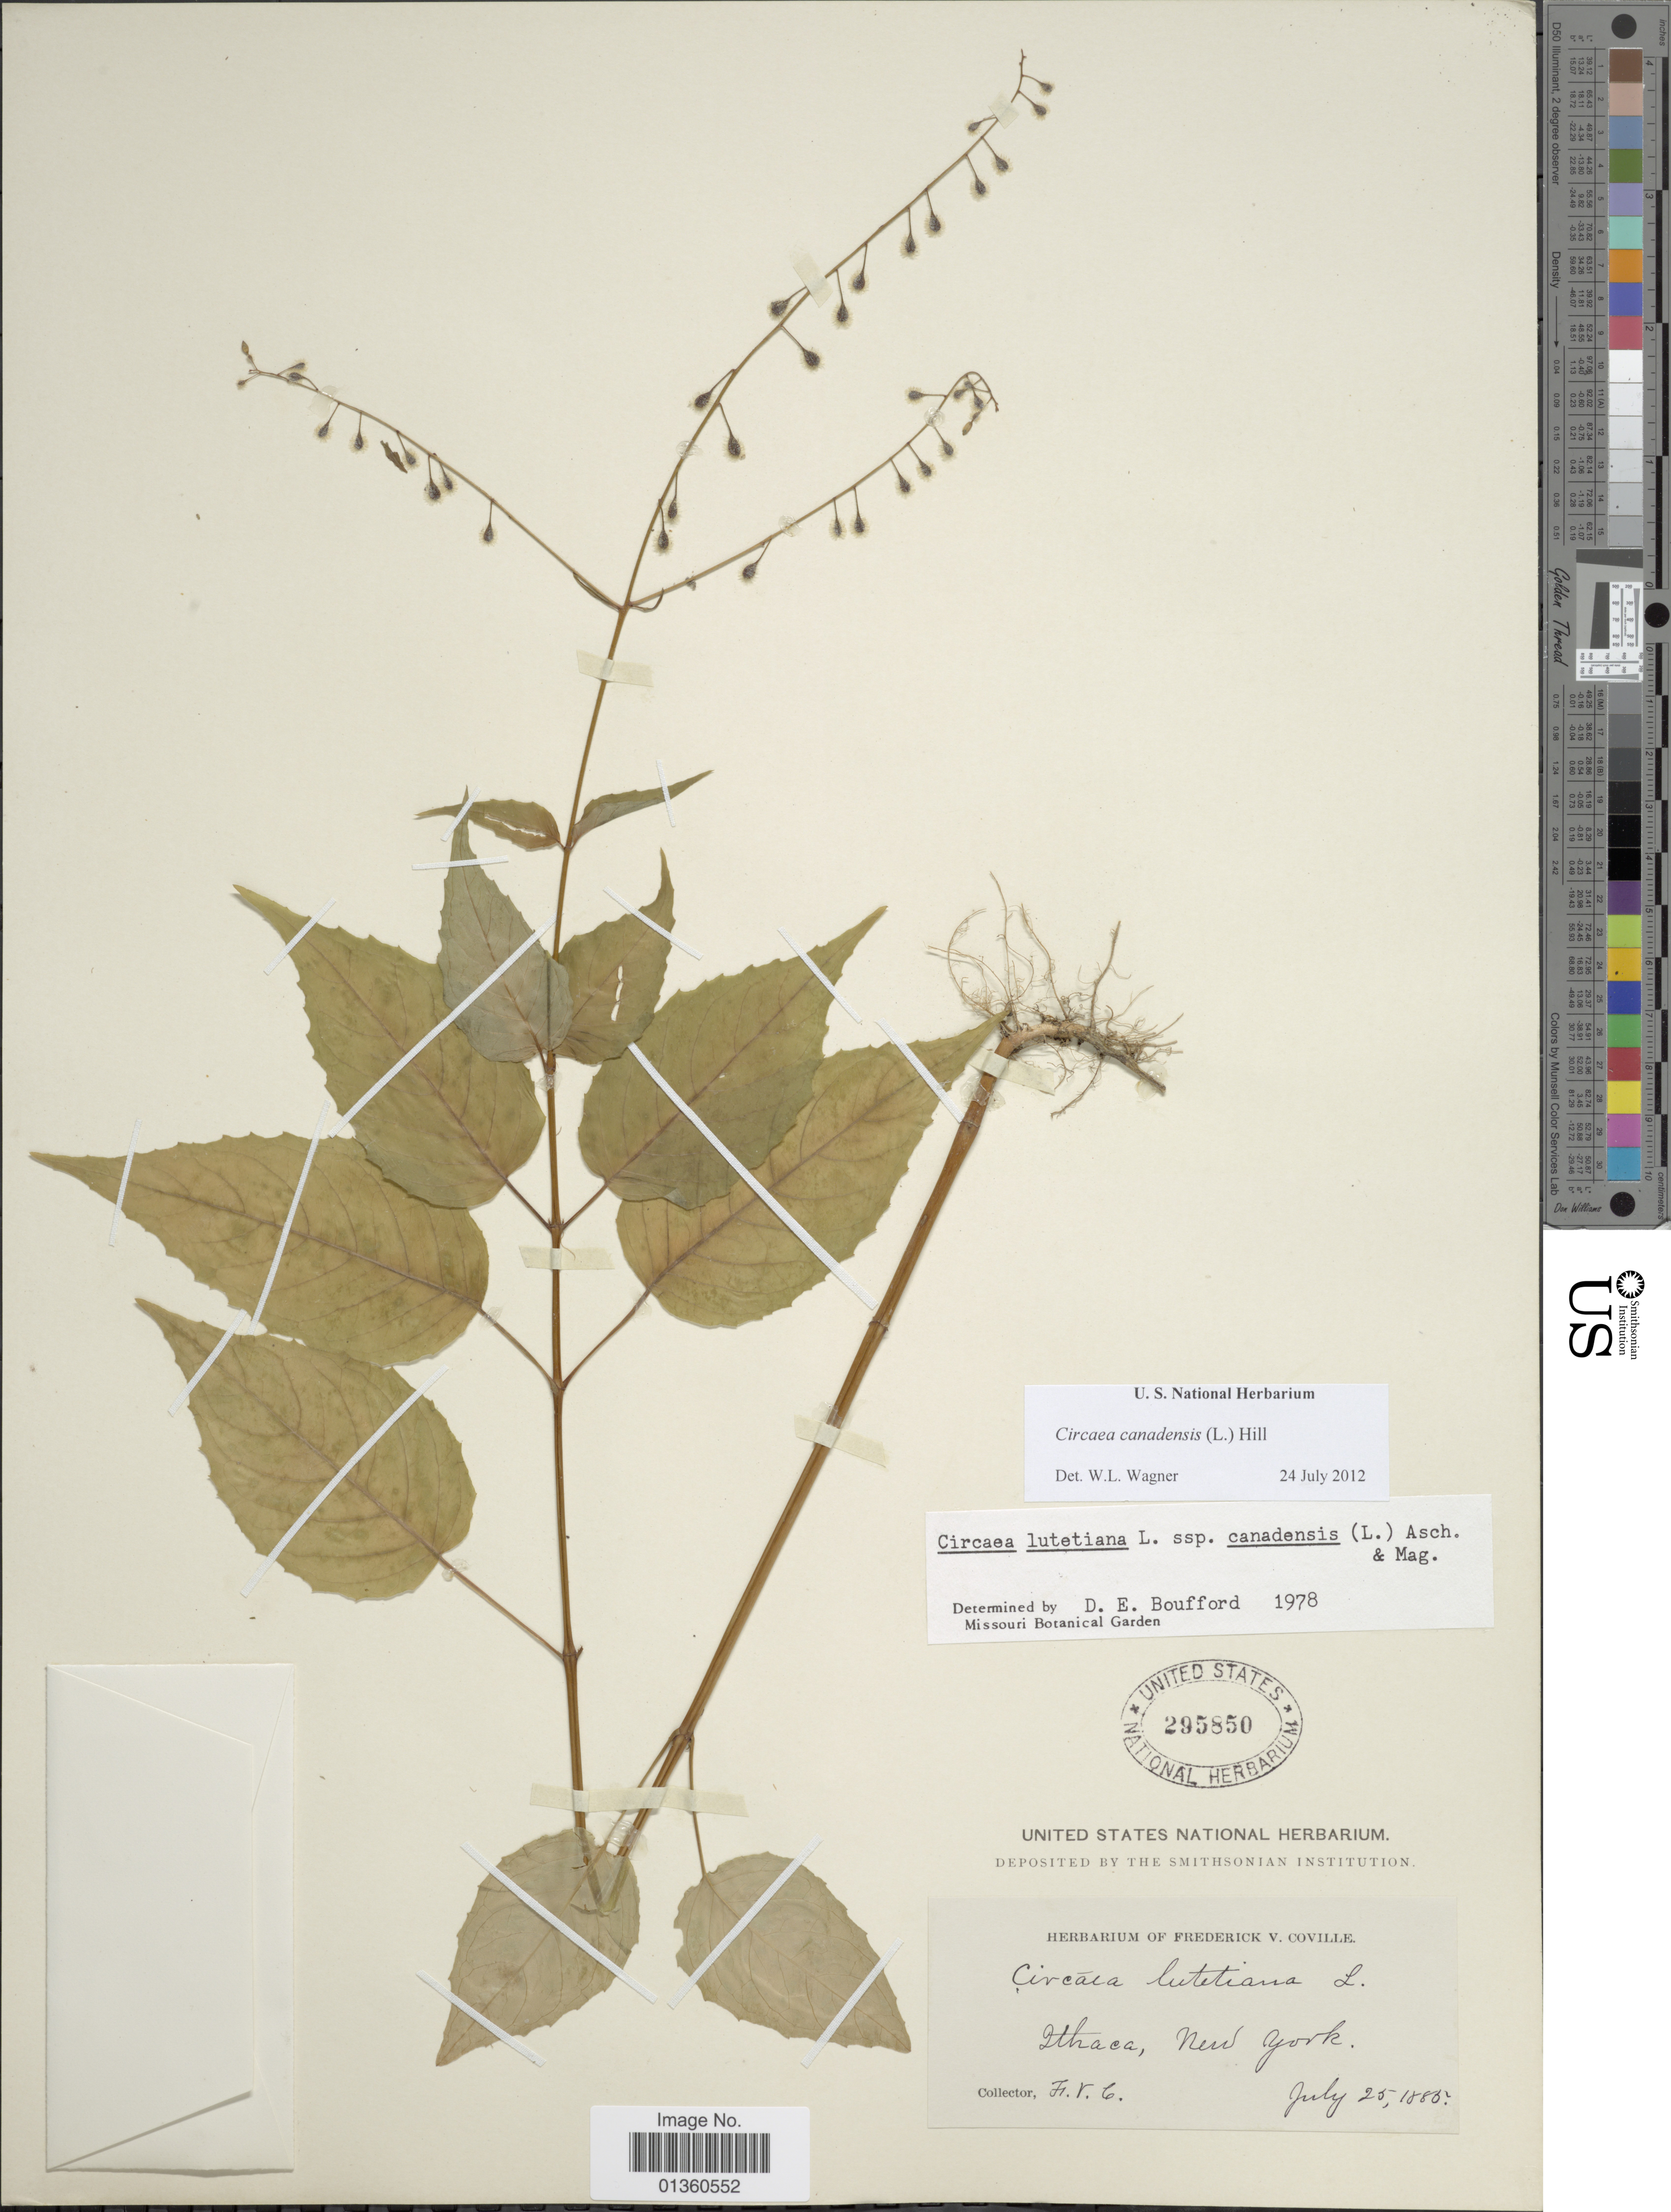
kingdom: Plantae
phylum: Tracheophyta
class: Magnoliopsida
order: Myrtales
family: Onagraceae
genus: Circaea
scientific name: Circaea canadensis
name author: (L.) Hill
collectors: F. V. Coville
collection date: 1885-07-25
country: United States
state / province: New York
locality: Ithaca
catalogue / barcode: US 295850